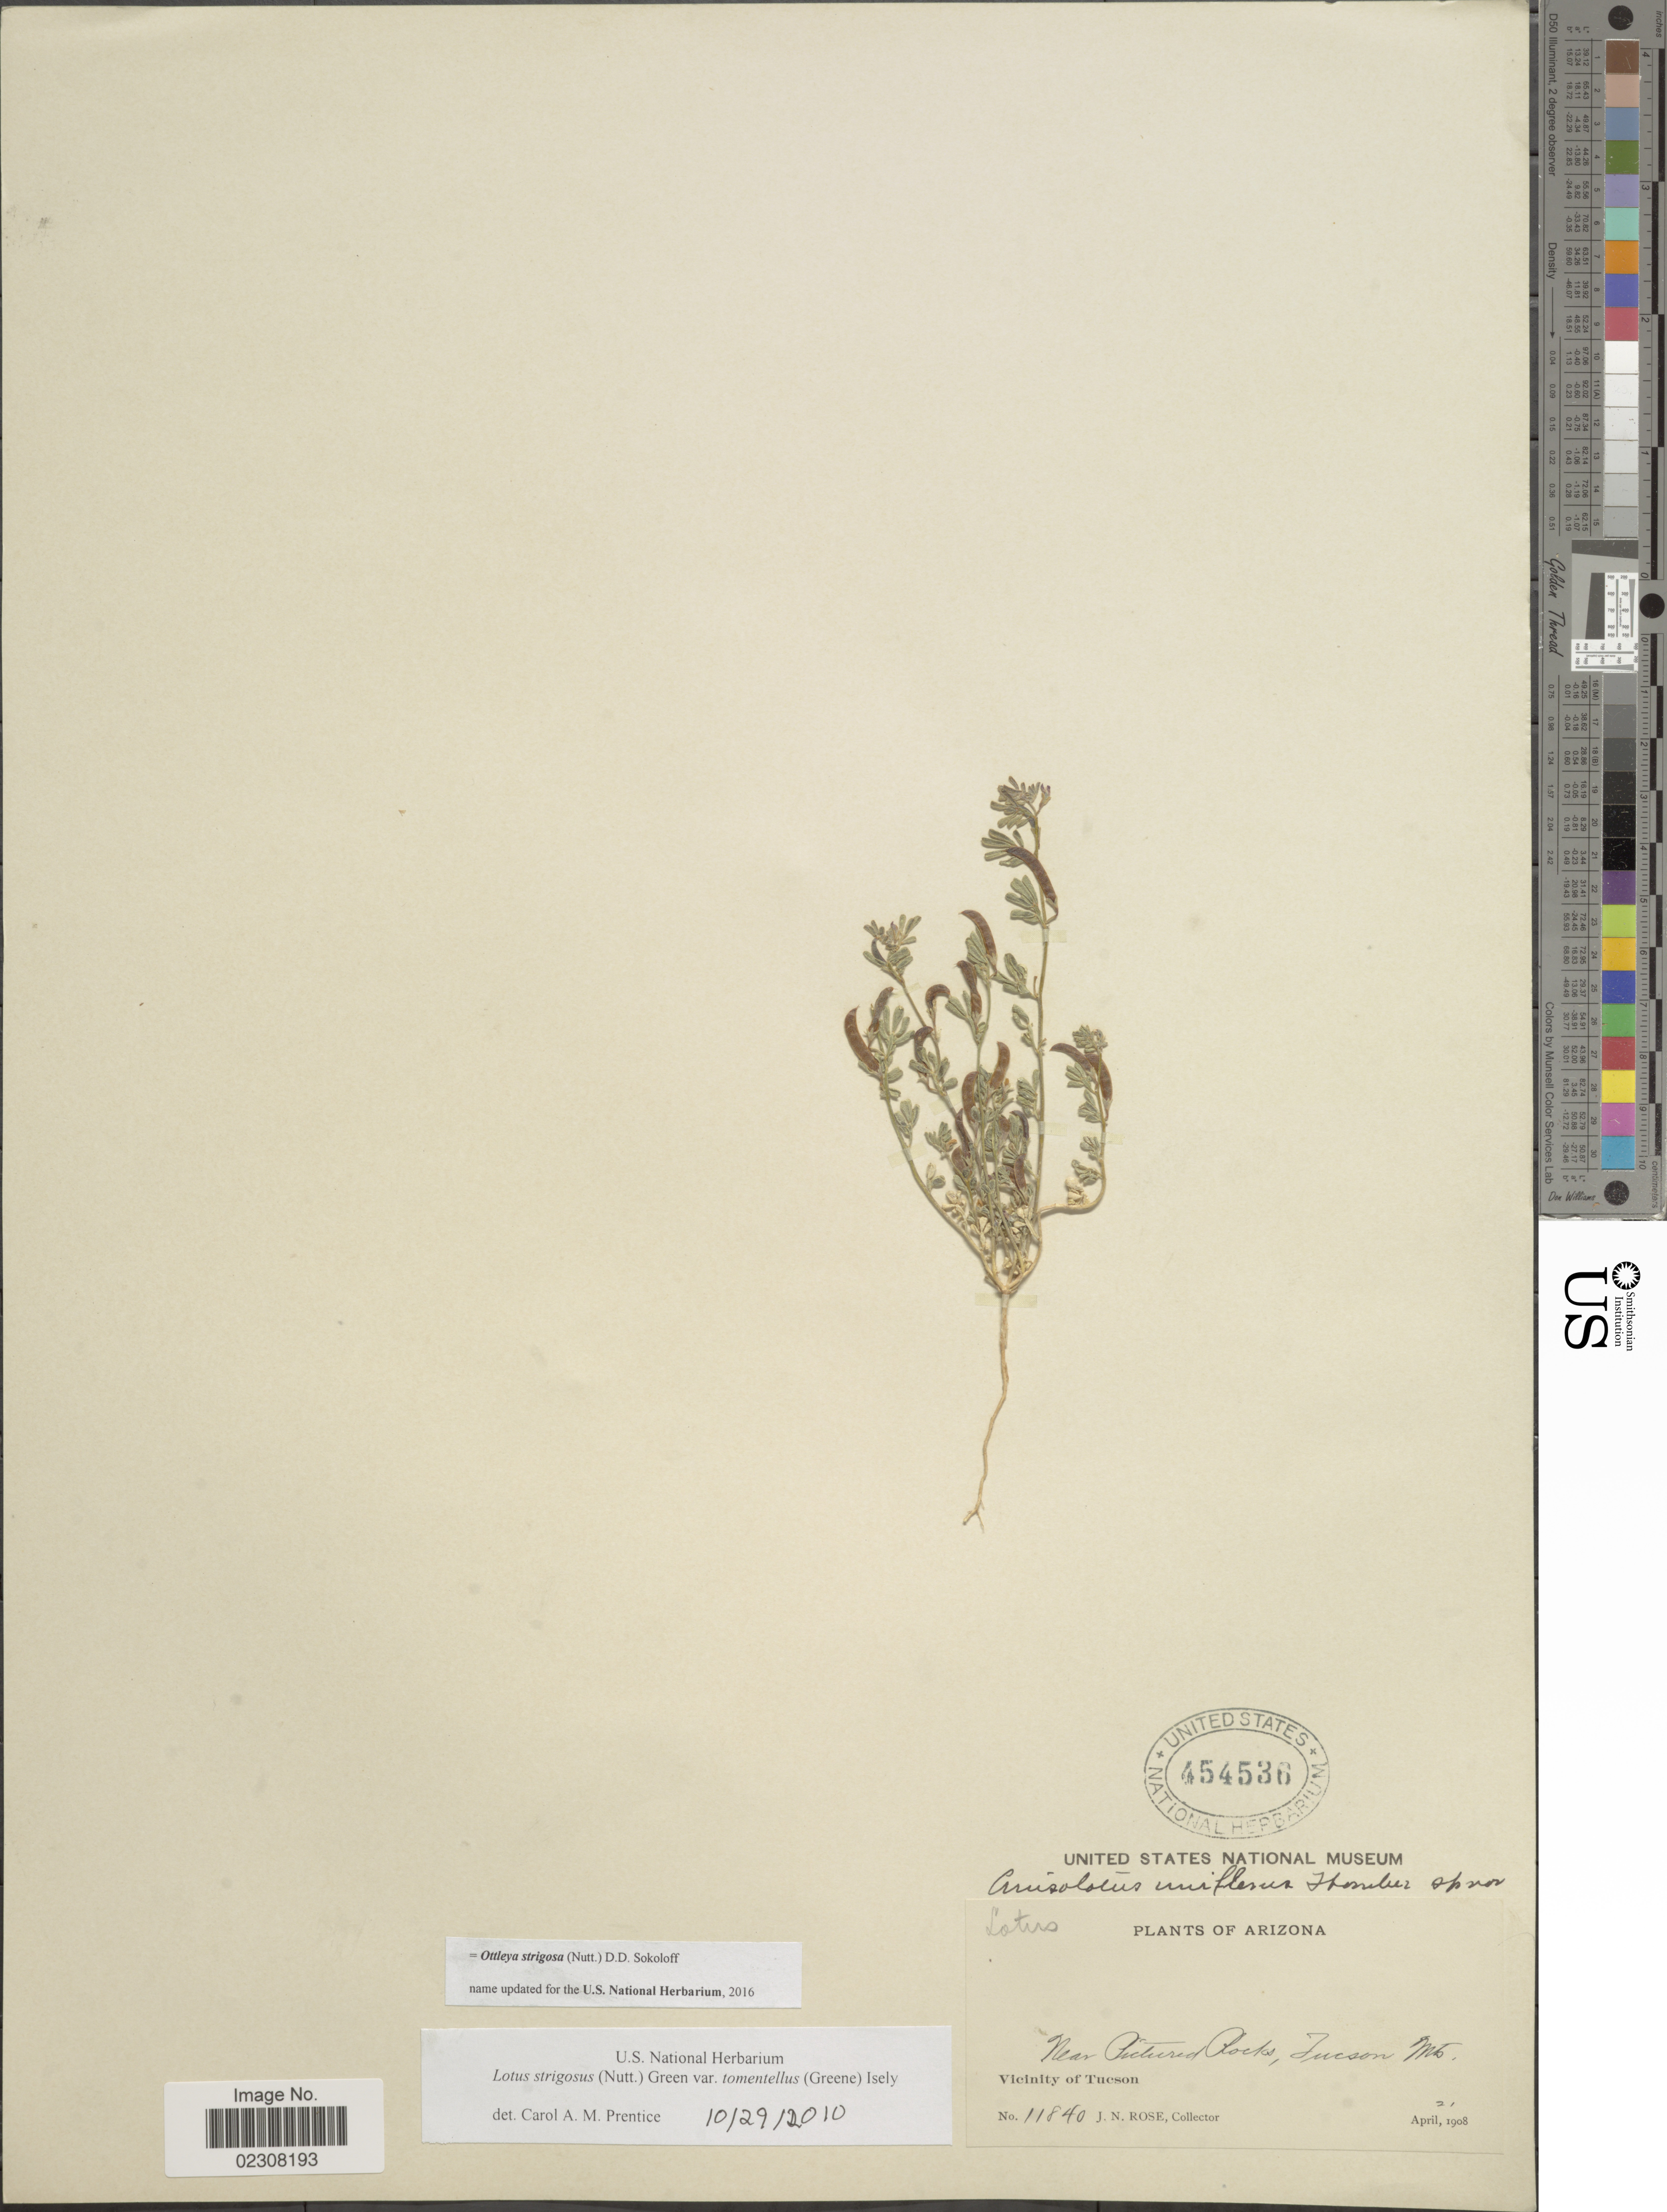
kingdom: Plantae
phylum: Tracheophyta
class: Magnoliopsida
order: Fabales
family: Fabaceae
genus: Ottleya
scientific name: Ottleya strigosa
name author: (Nutt.) D.D. Sokoloff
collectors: J. N. Rose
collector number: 11840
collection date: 1908-04-21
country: United States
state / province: Arizona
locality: Near Pedestal Rocks, Tucson Mts, Vicinity of Tucson.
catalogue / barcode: US 454536